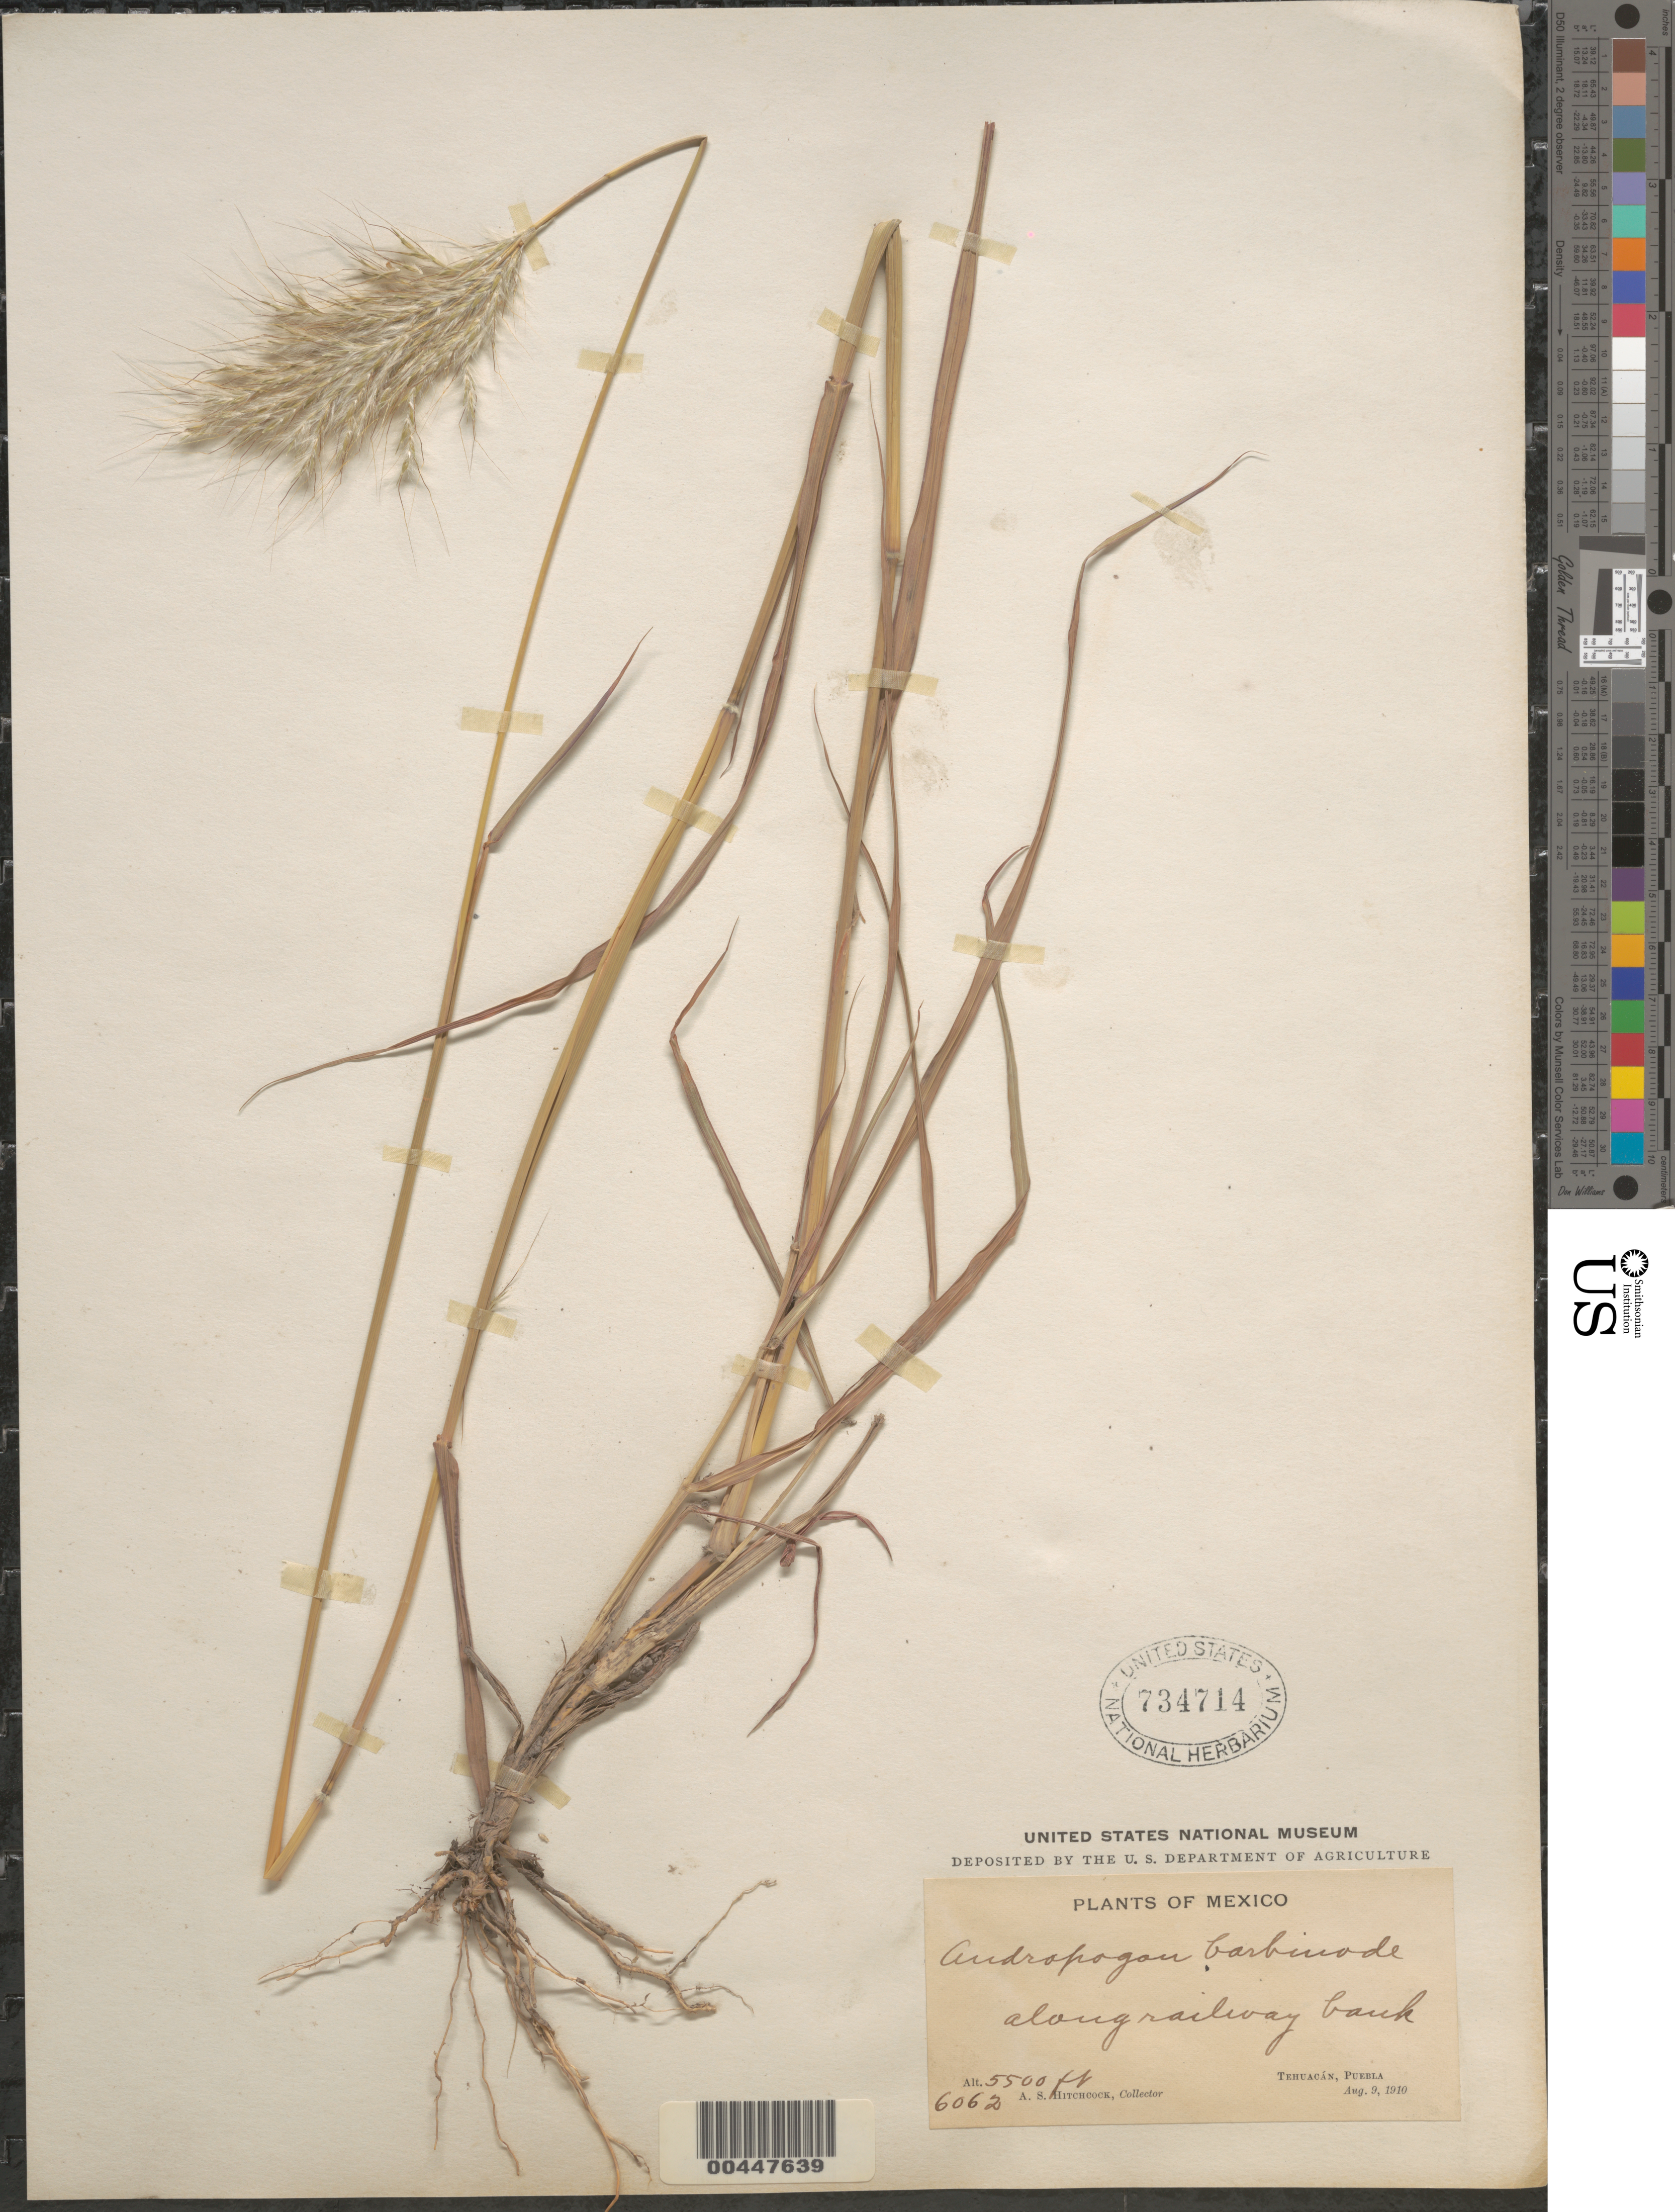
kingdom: Plantae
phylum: Tracheophyta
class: Liliopsida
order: Poales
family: Poaceae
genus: Andropogon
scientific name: Andropogon barbinodis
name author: Lag.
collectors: A. S. Hitchcock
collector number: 6062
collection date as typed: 9 Aug 1910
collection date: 1910-08-09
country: Mexico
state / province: Puebla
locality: Tehuacán, along railway bank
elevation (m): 1676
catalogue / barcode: US 734714